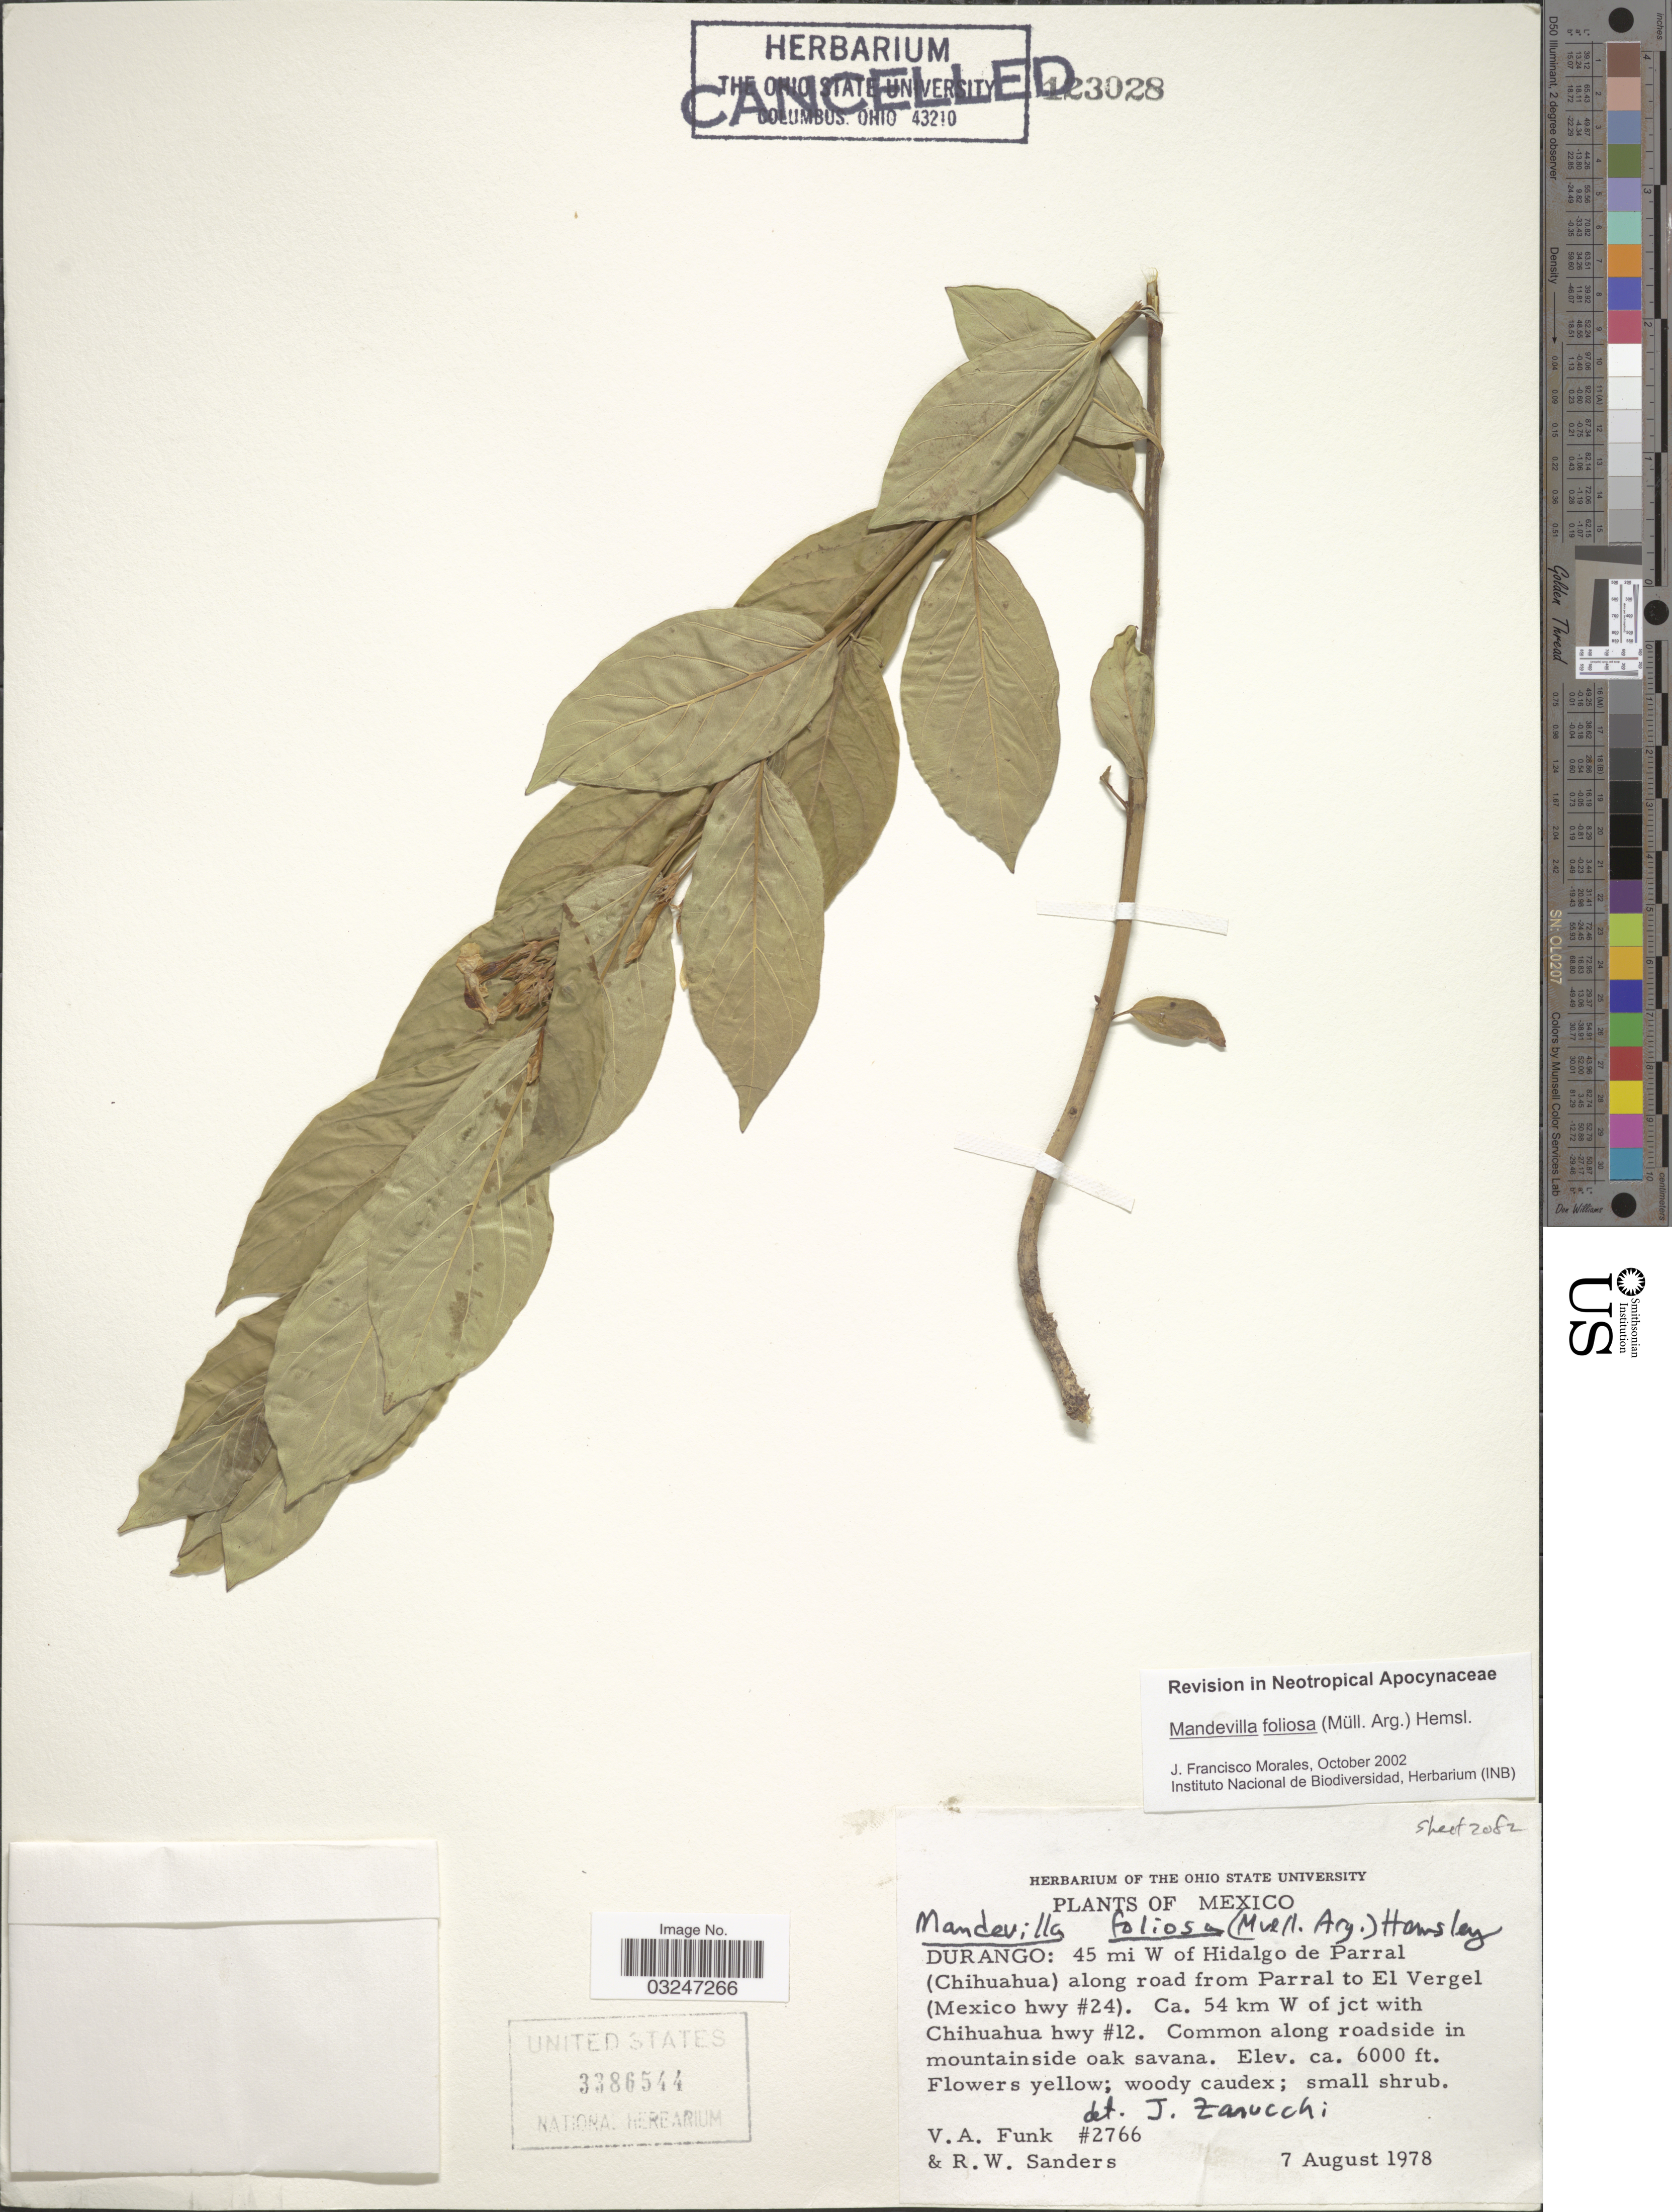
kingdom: Plantae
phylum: Tracheophyta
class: Magnoliopsida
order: Gentianales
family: Apocynaceae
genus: Mandevilla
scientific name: Mandevilla foliosa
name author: (Müll. Arg.) Hemsl.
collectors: V. Funk & R. W. Sanders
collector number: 2766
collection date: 1978-08-07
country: Mexico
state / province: Durango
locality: Durango: 45 mi W of Hidalgo de Parral (Chihuahua) along road from Parral to El Vergel (Mexico hwy #24). Ca. 54 km W of jct with Chihuahua hwy #12.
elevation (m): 1829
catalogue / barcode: US 3386544